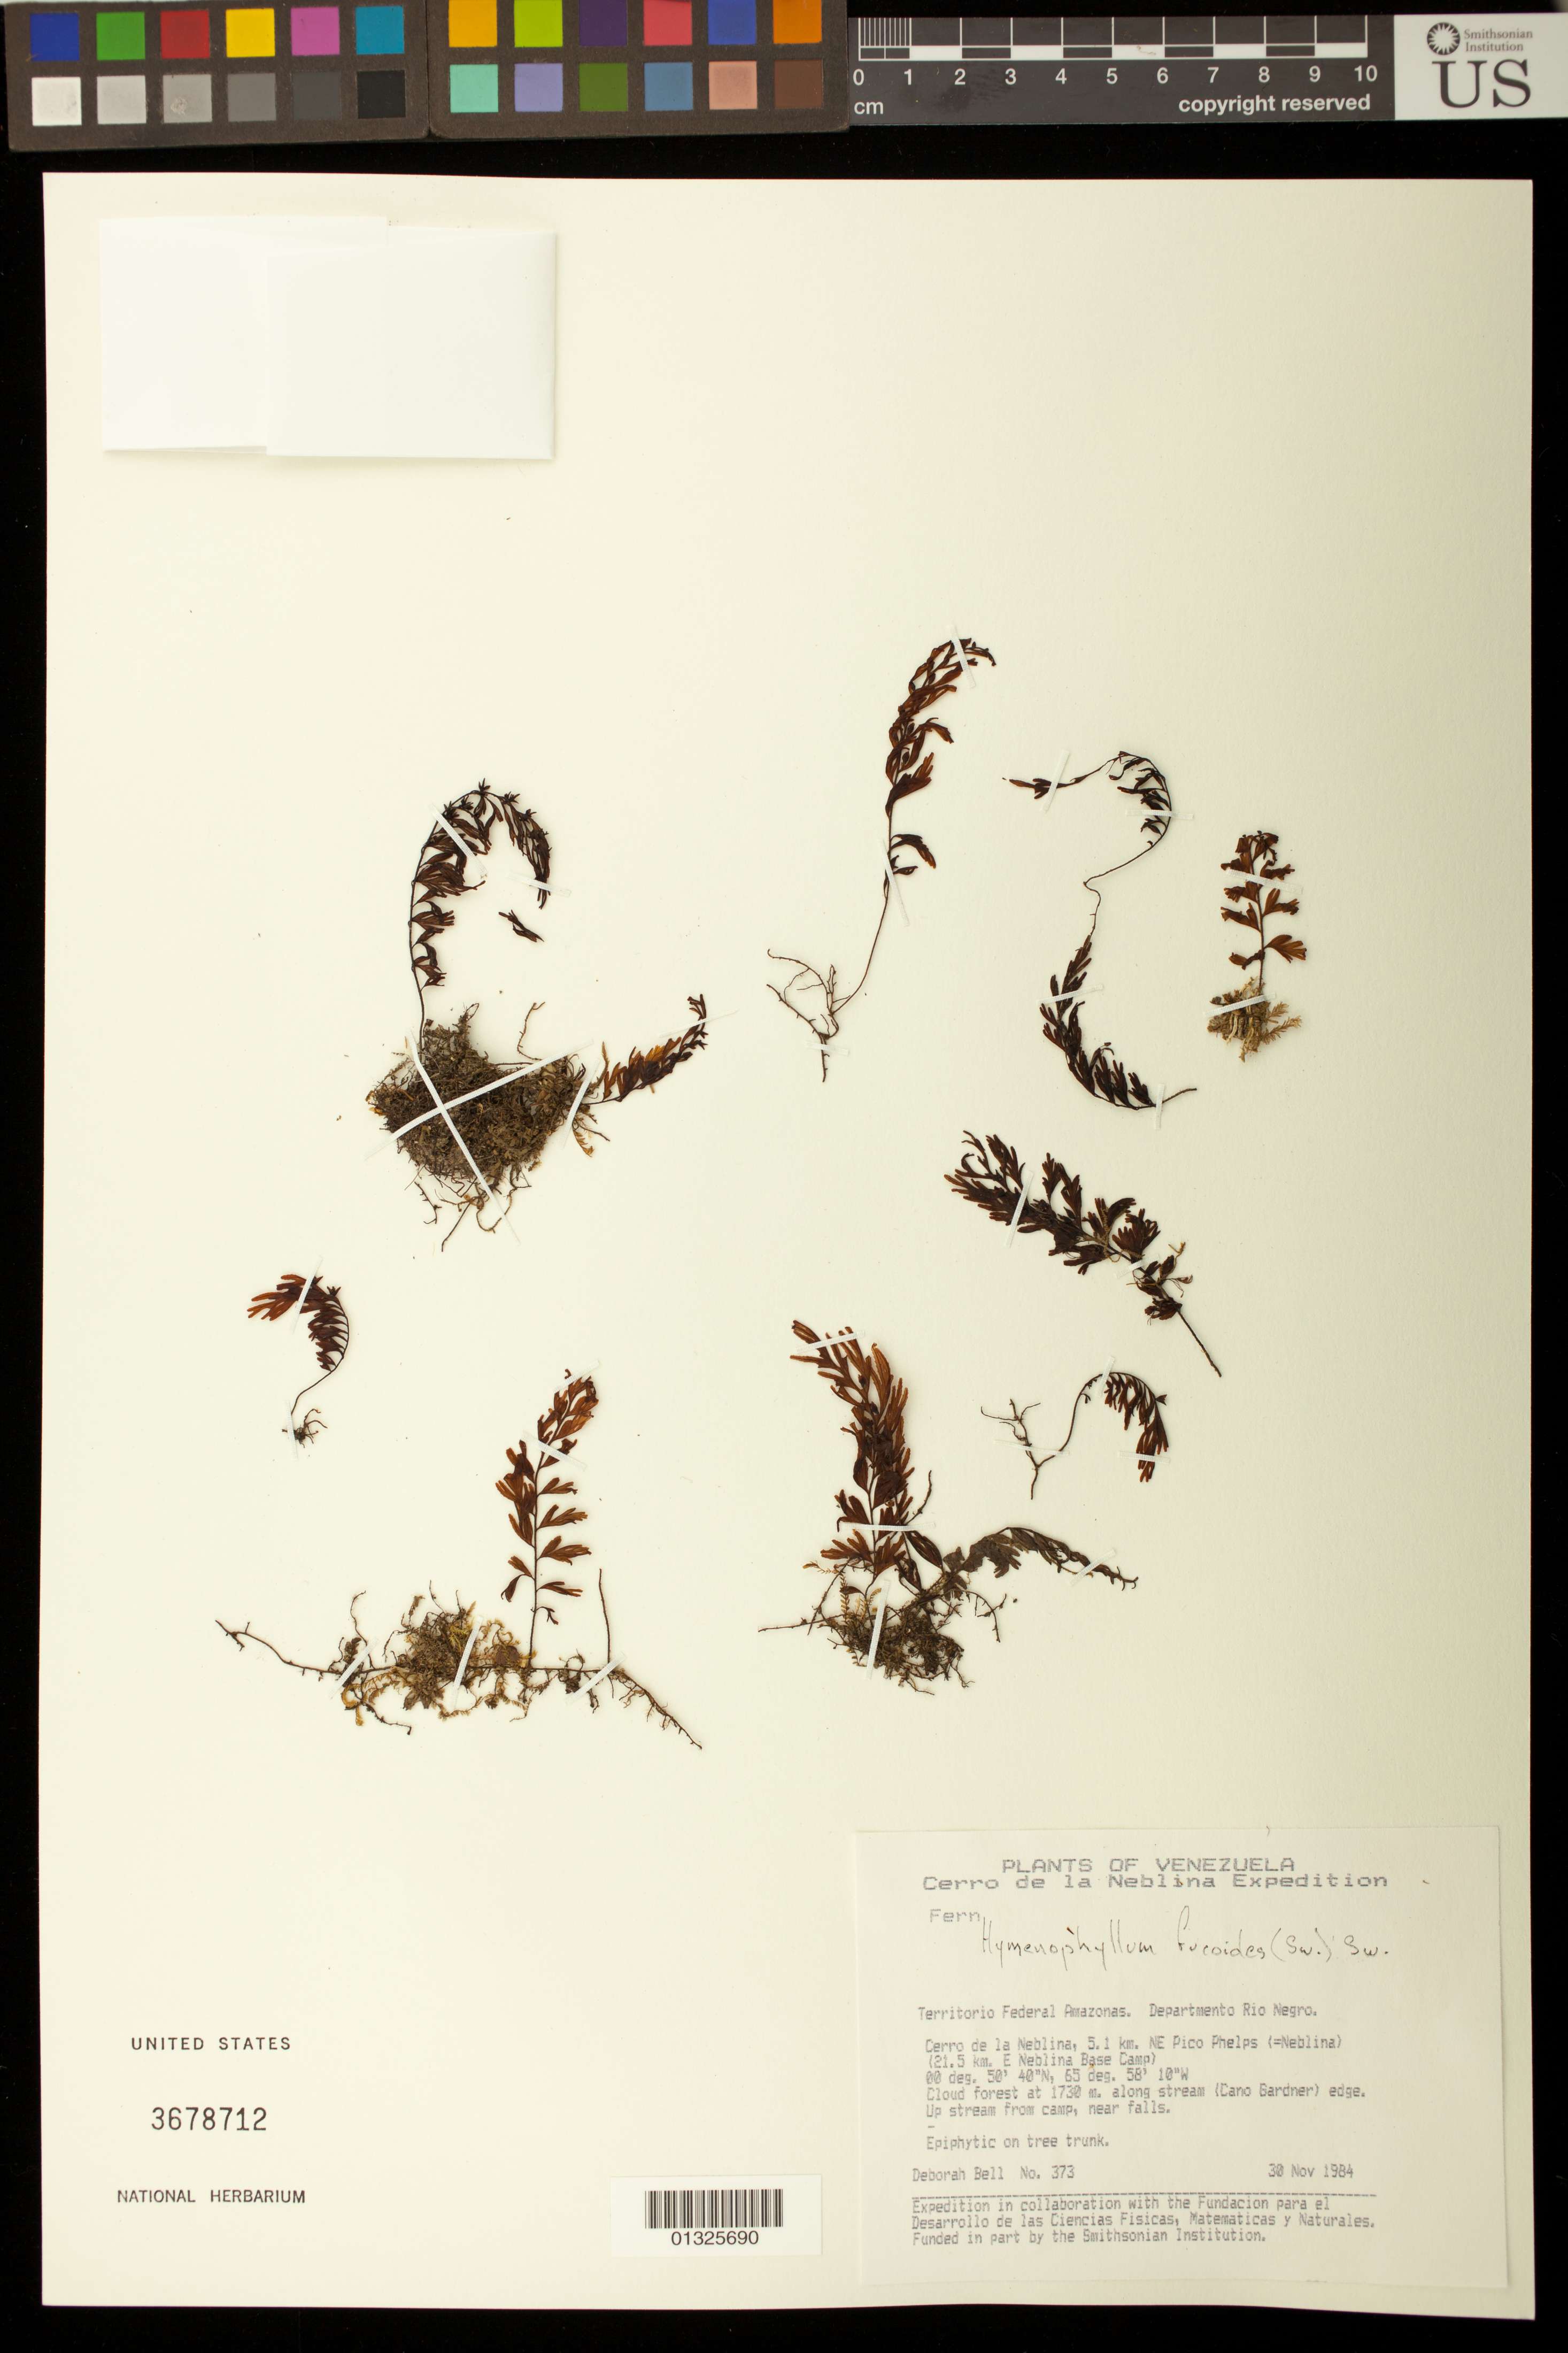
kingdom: Plantae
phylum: Tracheophyta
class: Polypodiopsida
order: Hymenophyllales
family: Hymenophyllaceae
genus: Hymenophyllum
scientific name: Hymenophyllum fucoides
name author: (Sw.) Sw.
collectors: D. A. Bell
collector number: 373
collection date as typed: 30-Nov-84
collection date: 1984-11-30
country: Venezuela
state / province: Amazonas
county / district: Río Negro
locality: Cerro de La Neblina, 5.1 km NE Pico Phelps (21.5 km E Neblina Base Camp), along Caño Gardner.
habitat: Cloud forest along stream edge. Up stream from camp, near falls.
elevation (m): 1730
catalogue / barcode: US 3678712